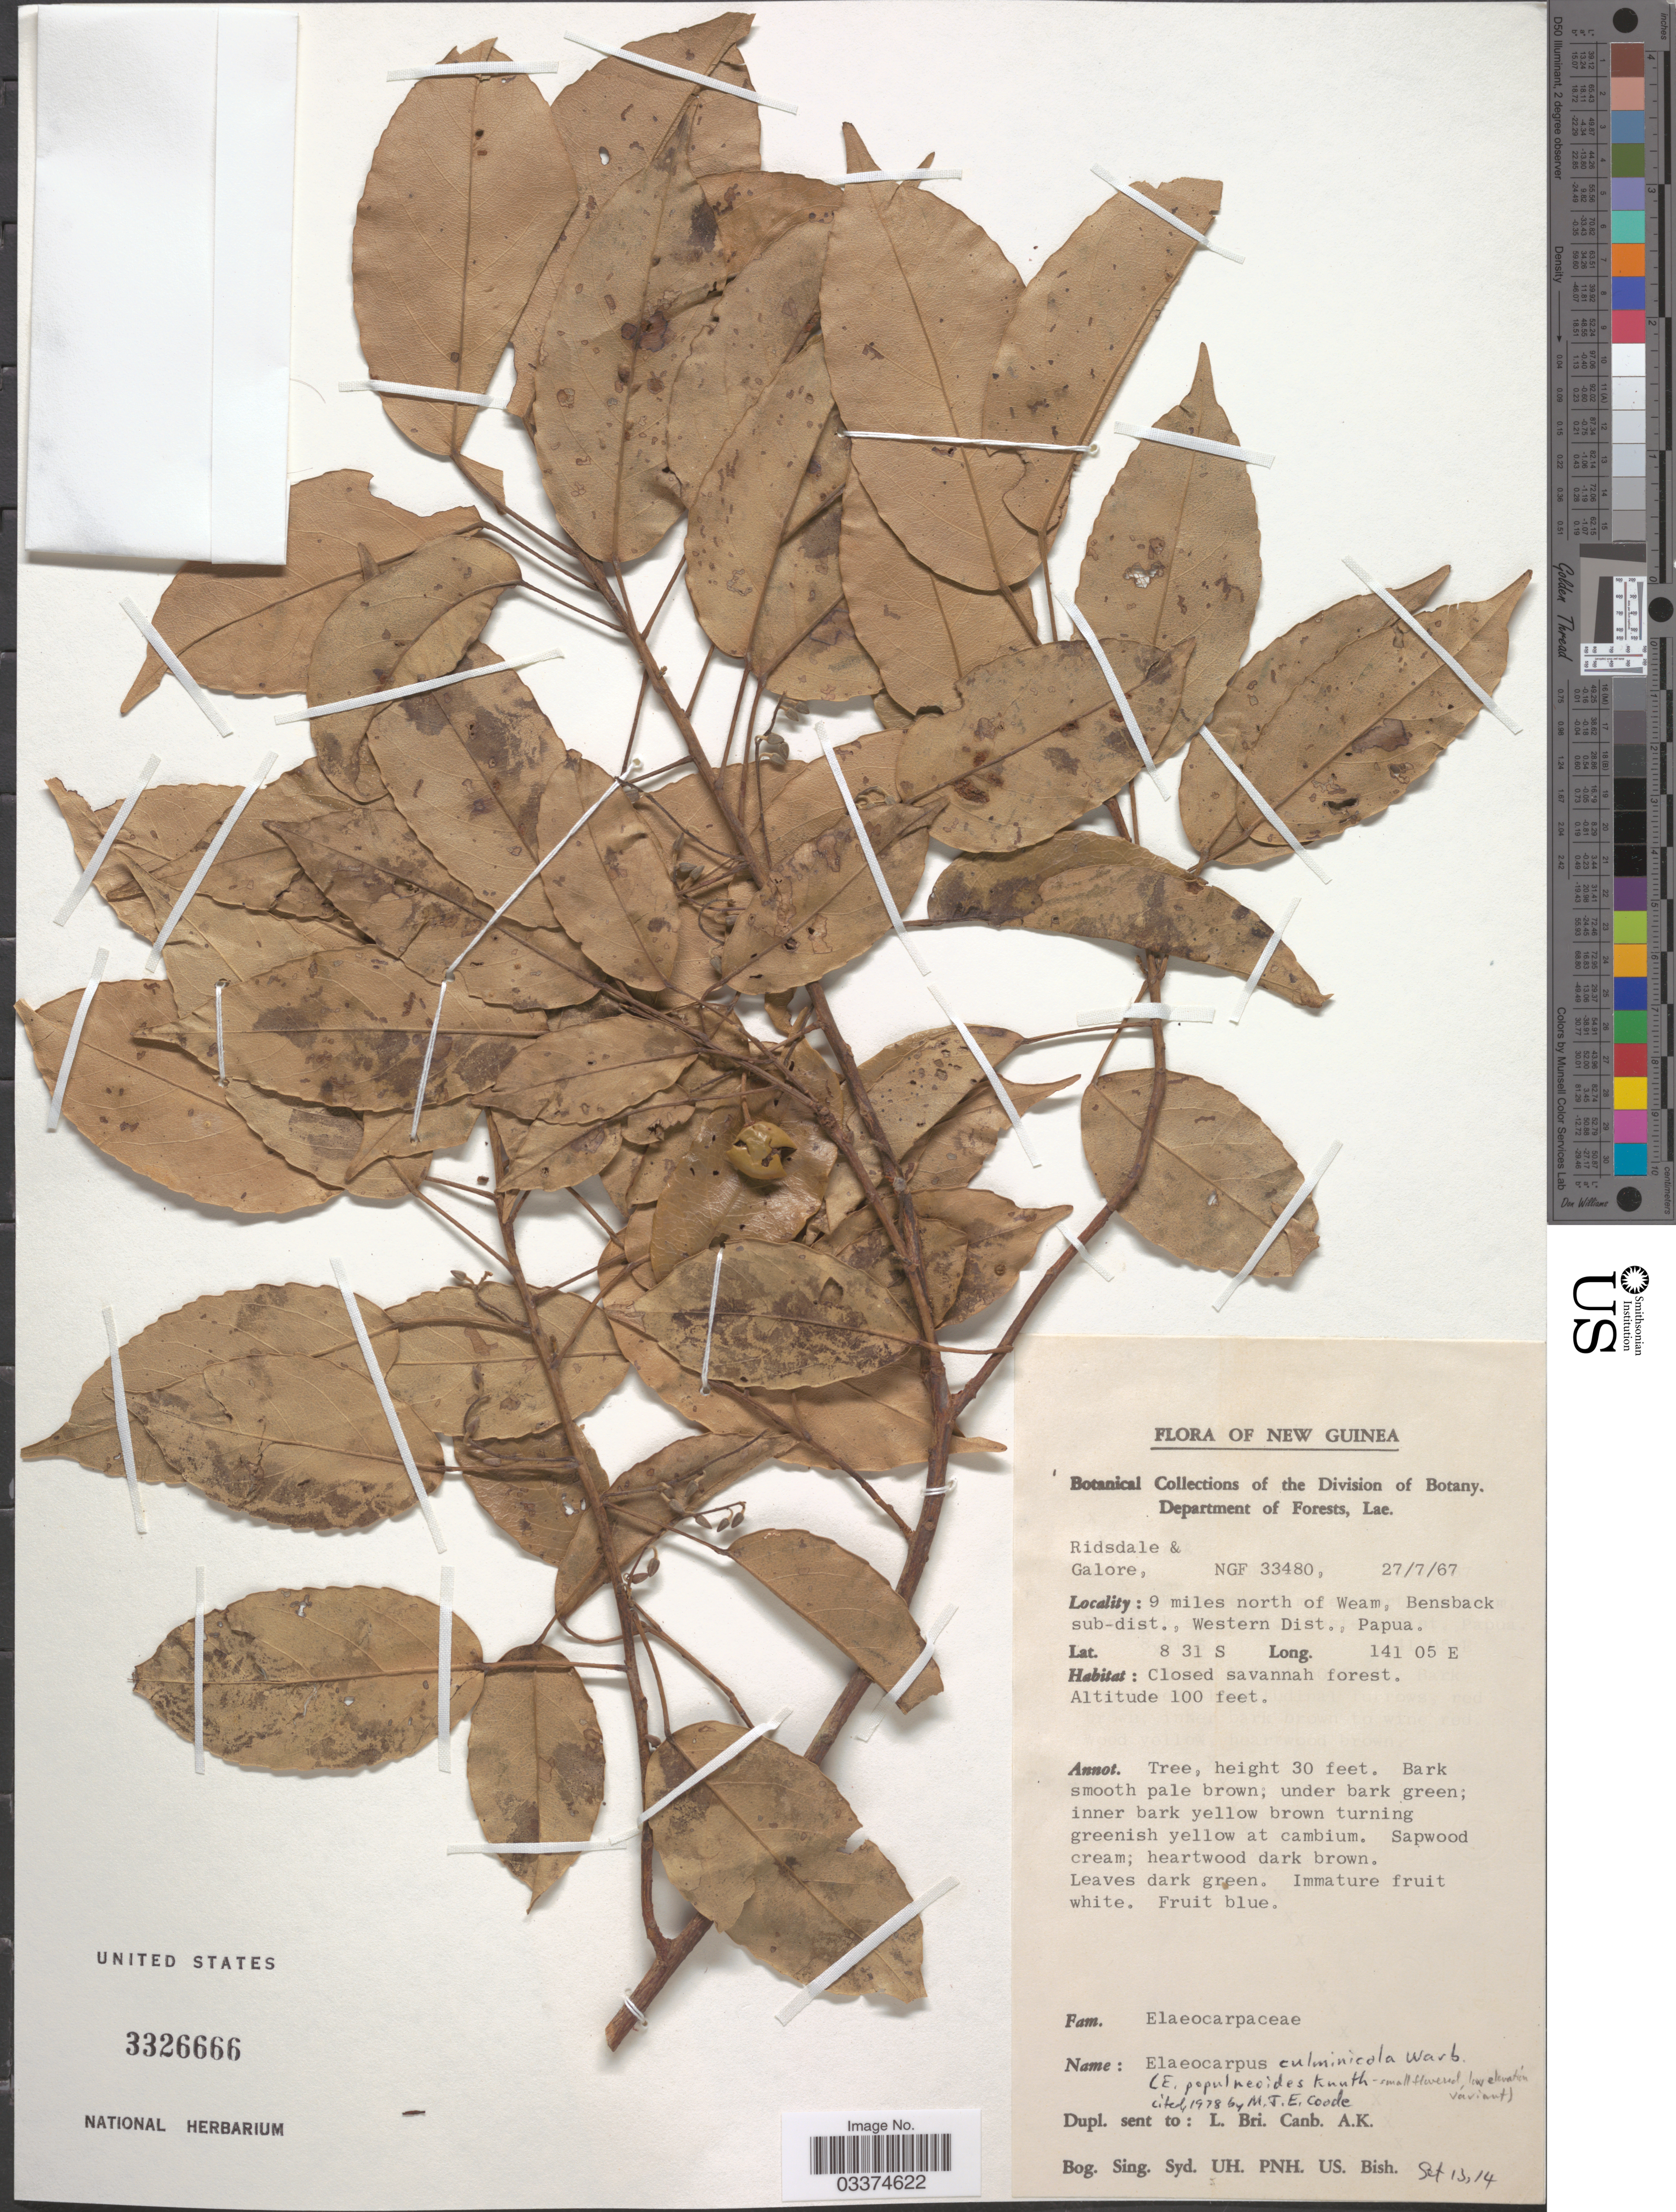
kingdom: Plantae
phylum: Tracheophyta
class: Magnoliopsida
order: Oxalidales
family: Elaeocarpaceae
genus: Elaeocarpus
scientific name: Elaeocarpus populneoides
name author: R. Knuth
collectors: Risdale & -. Galore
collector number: NGF33480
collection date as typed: Transcribed d/m/y: 27/7/67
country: Papua New Guinea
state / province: Manus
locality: New Guinea, 9 miles north of Weam, Bensback sub-dist., Western Dist., Papua.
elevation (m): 30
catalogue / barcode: US 3326666